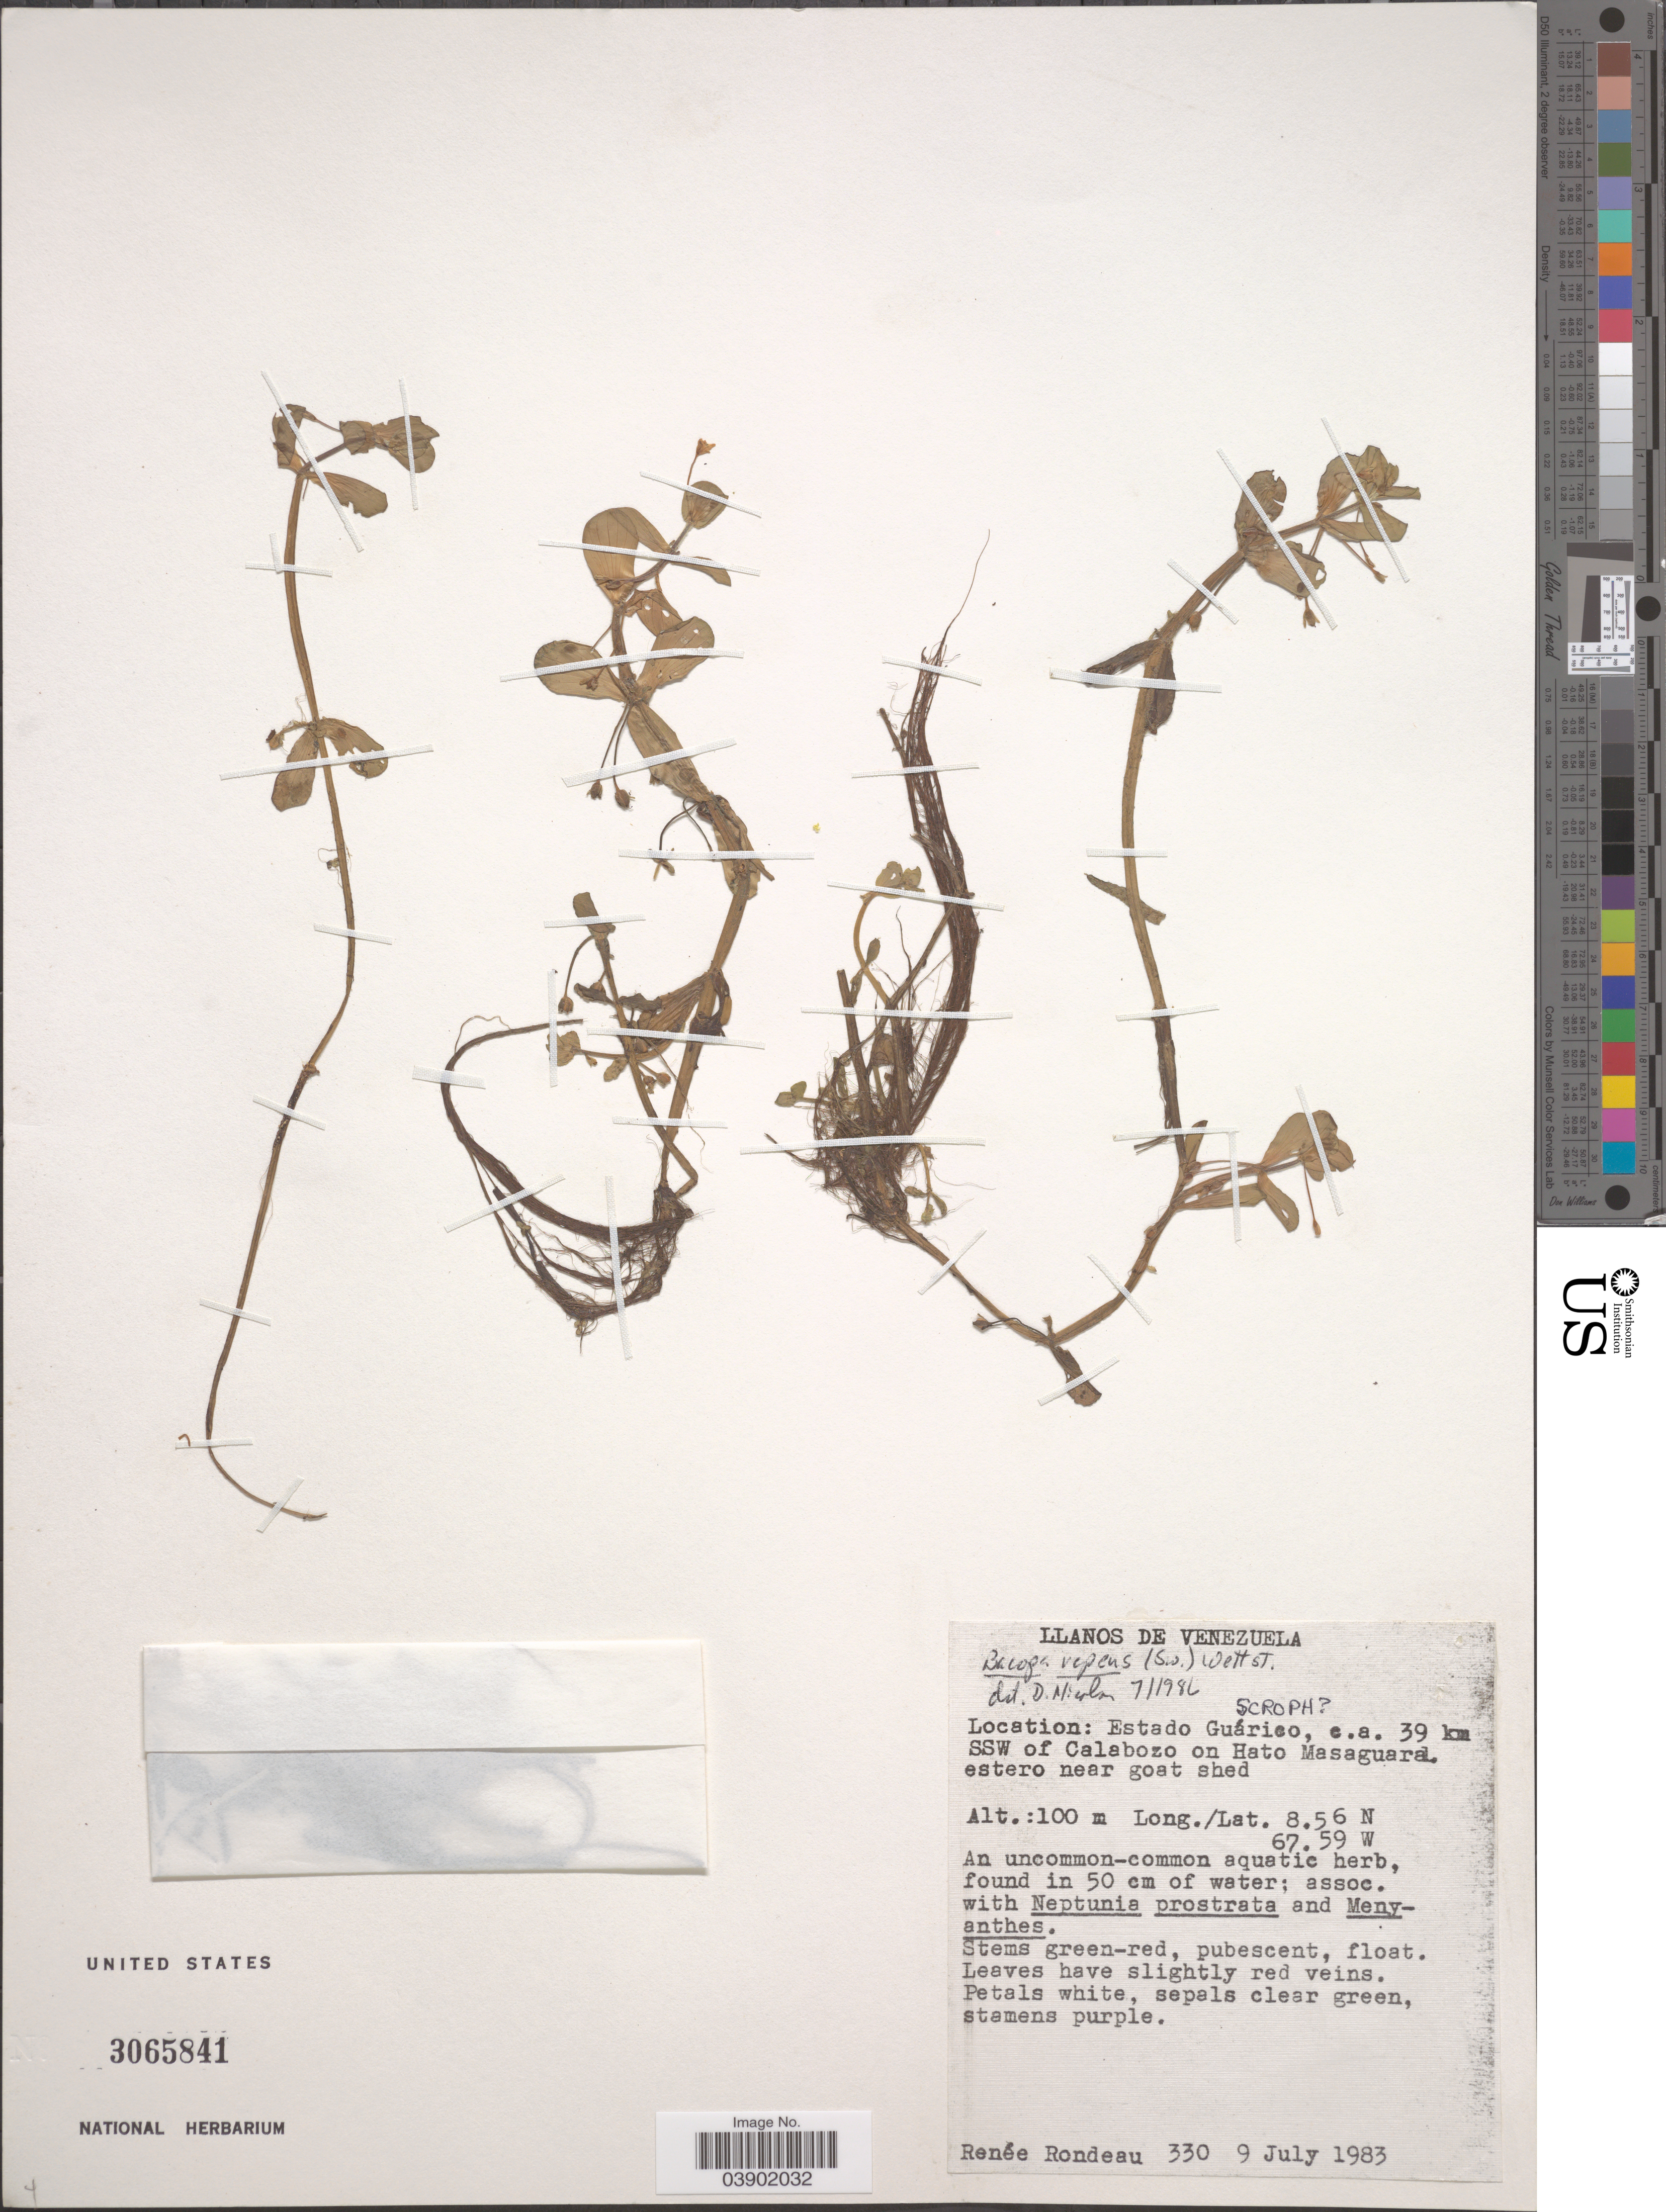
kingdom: Plantae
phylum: Tracheophyta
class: Magnoliopsida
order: Lamiales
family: Plantaginaceae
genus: Bacopa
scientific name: Bacopa repens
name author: (Sw.) Wettst.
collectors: R. Rondeau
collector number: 330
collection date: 1983-07-09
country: Venezuela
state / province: Guarico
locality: C.a. 39 km SSW of Calabozo on Hato Masaguara estero near goat shed.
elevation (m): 100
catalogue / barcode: US 3065841